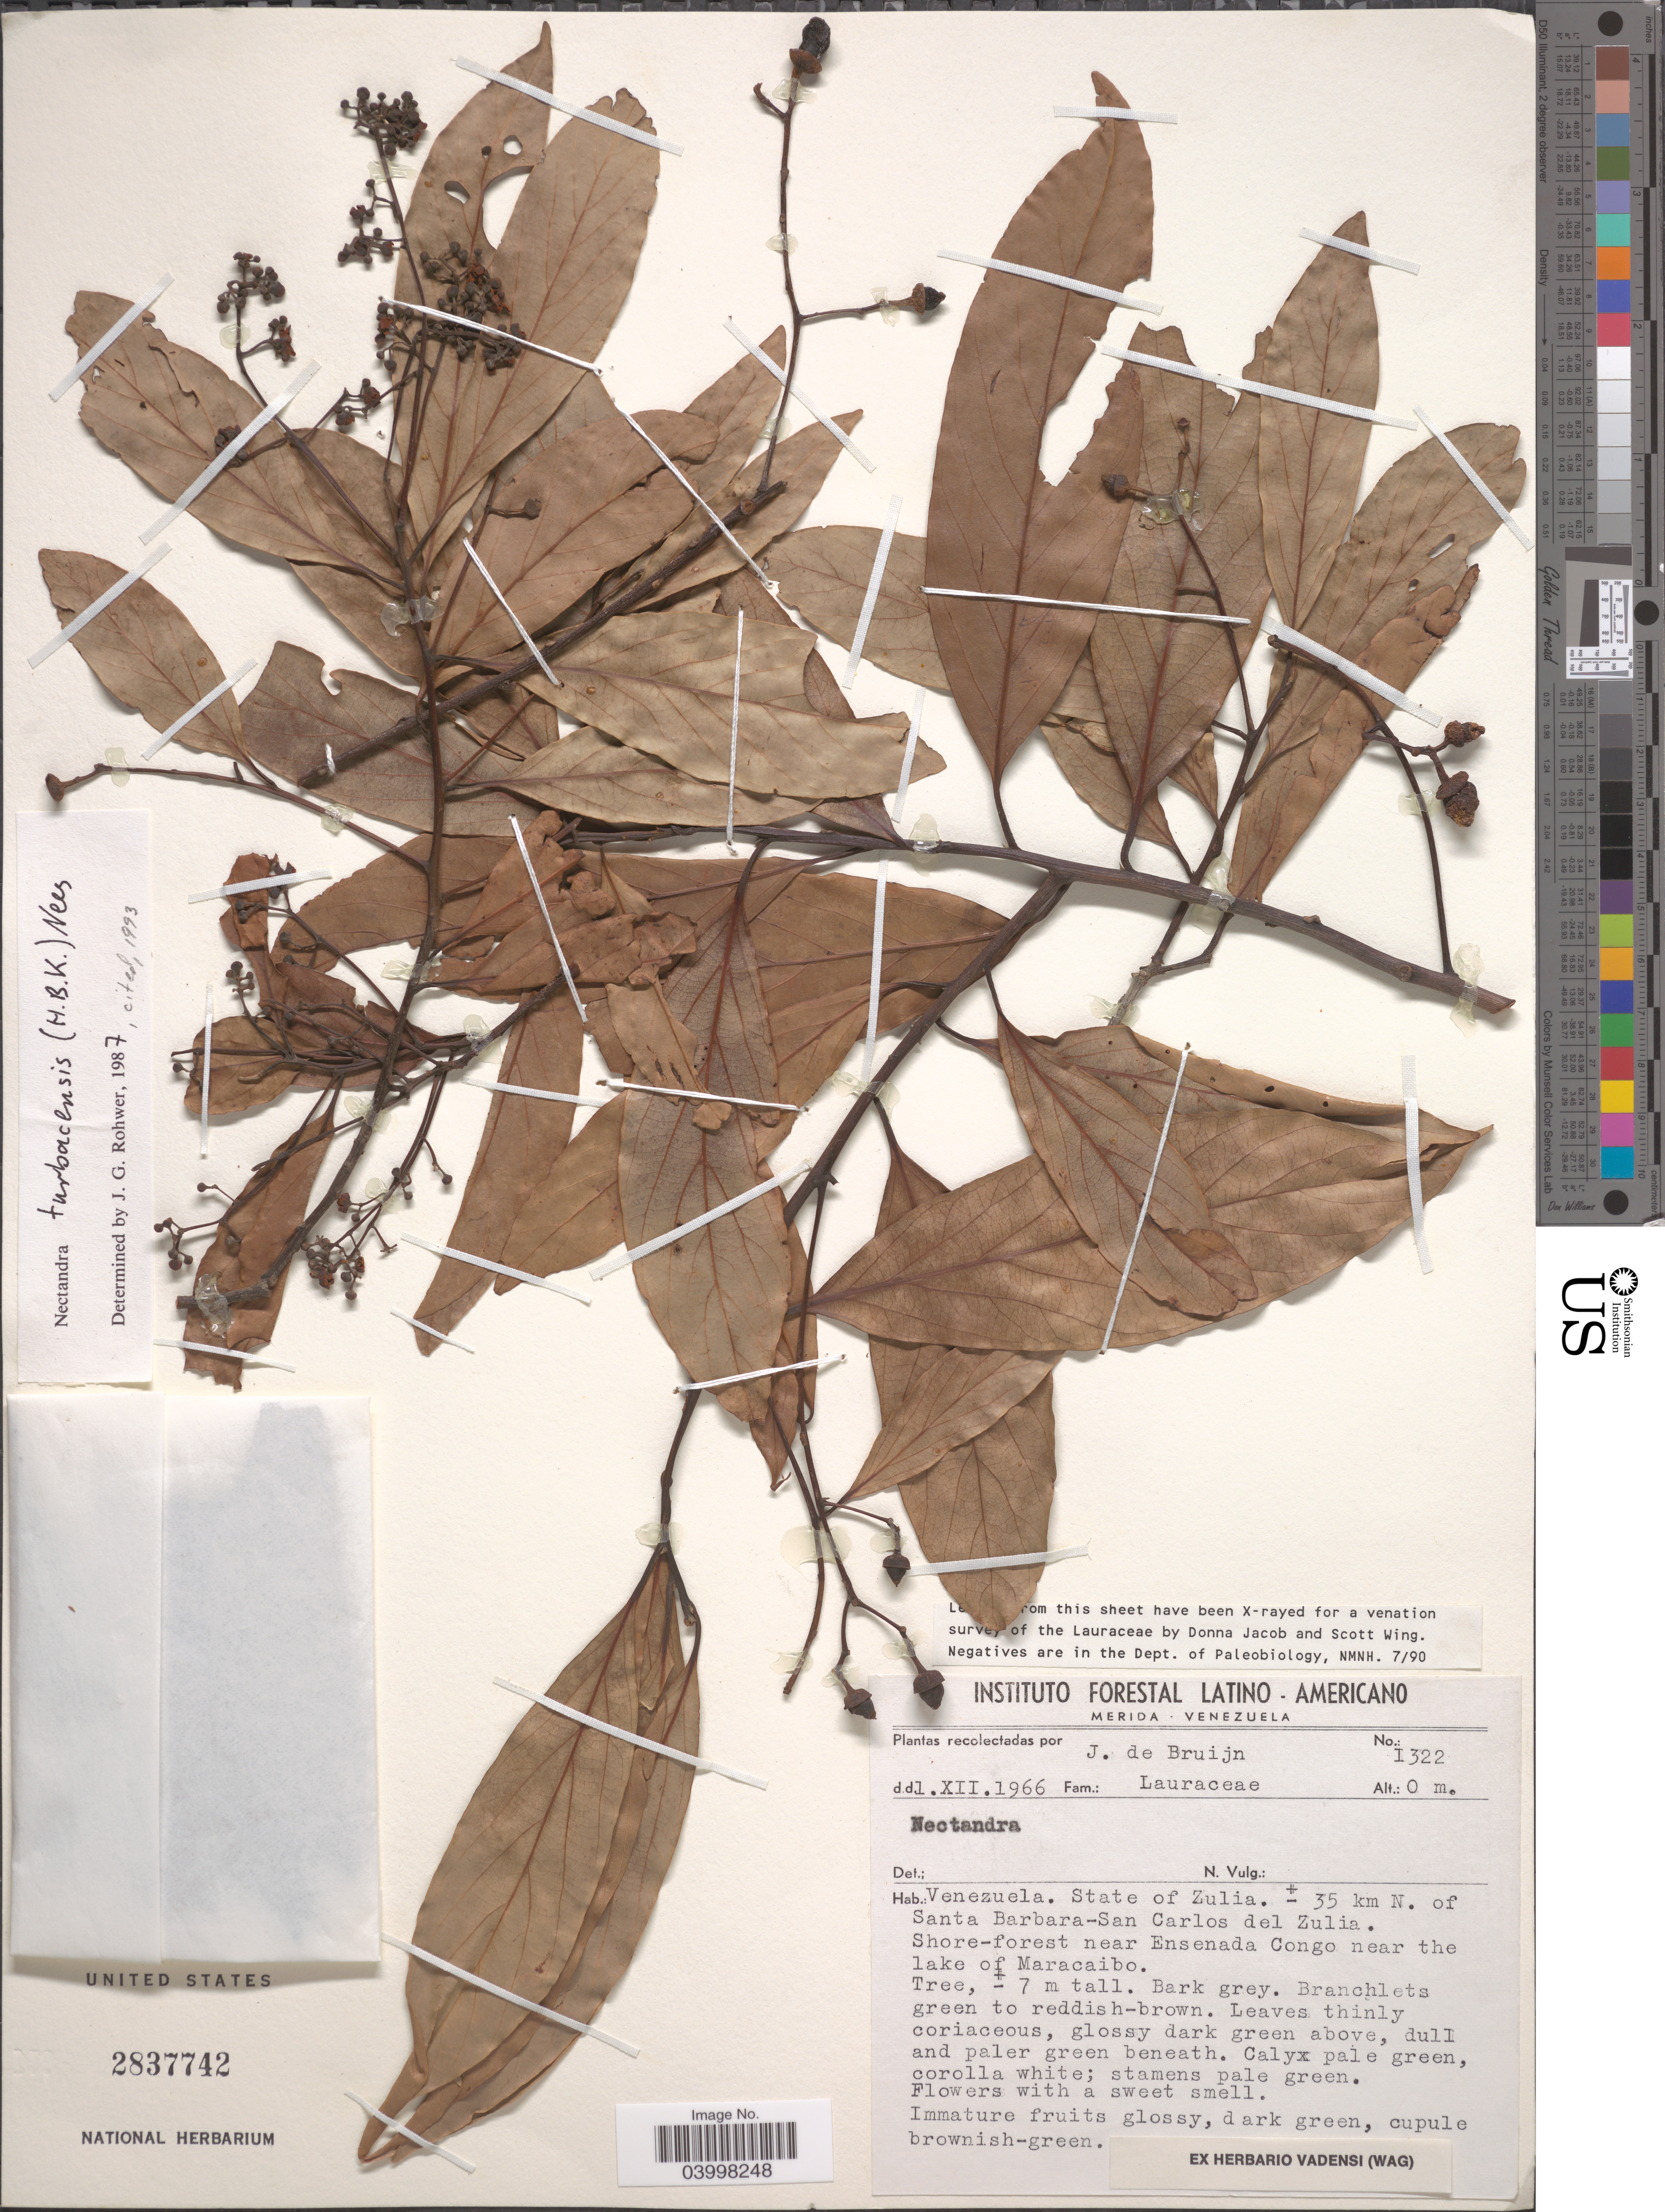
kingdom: Plantae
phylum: Tracheophyta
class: Magnoliopsida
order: Laurales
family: Lauraceae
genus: Nectandra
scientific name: Nectandra turbacensis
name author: (Kunth) Nees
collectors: J. Bruijn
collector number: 1322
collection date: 1966-12-01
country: Venezuela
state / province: Zulia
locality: ± 35 km N. of Santa Barbara-San Carlos del Zulia. Shore-forest near Ensenada Congo near the lake of Maracaibo.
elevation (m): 0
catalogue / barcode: US 2837742